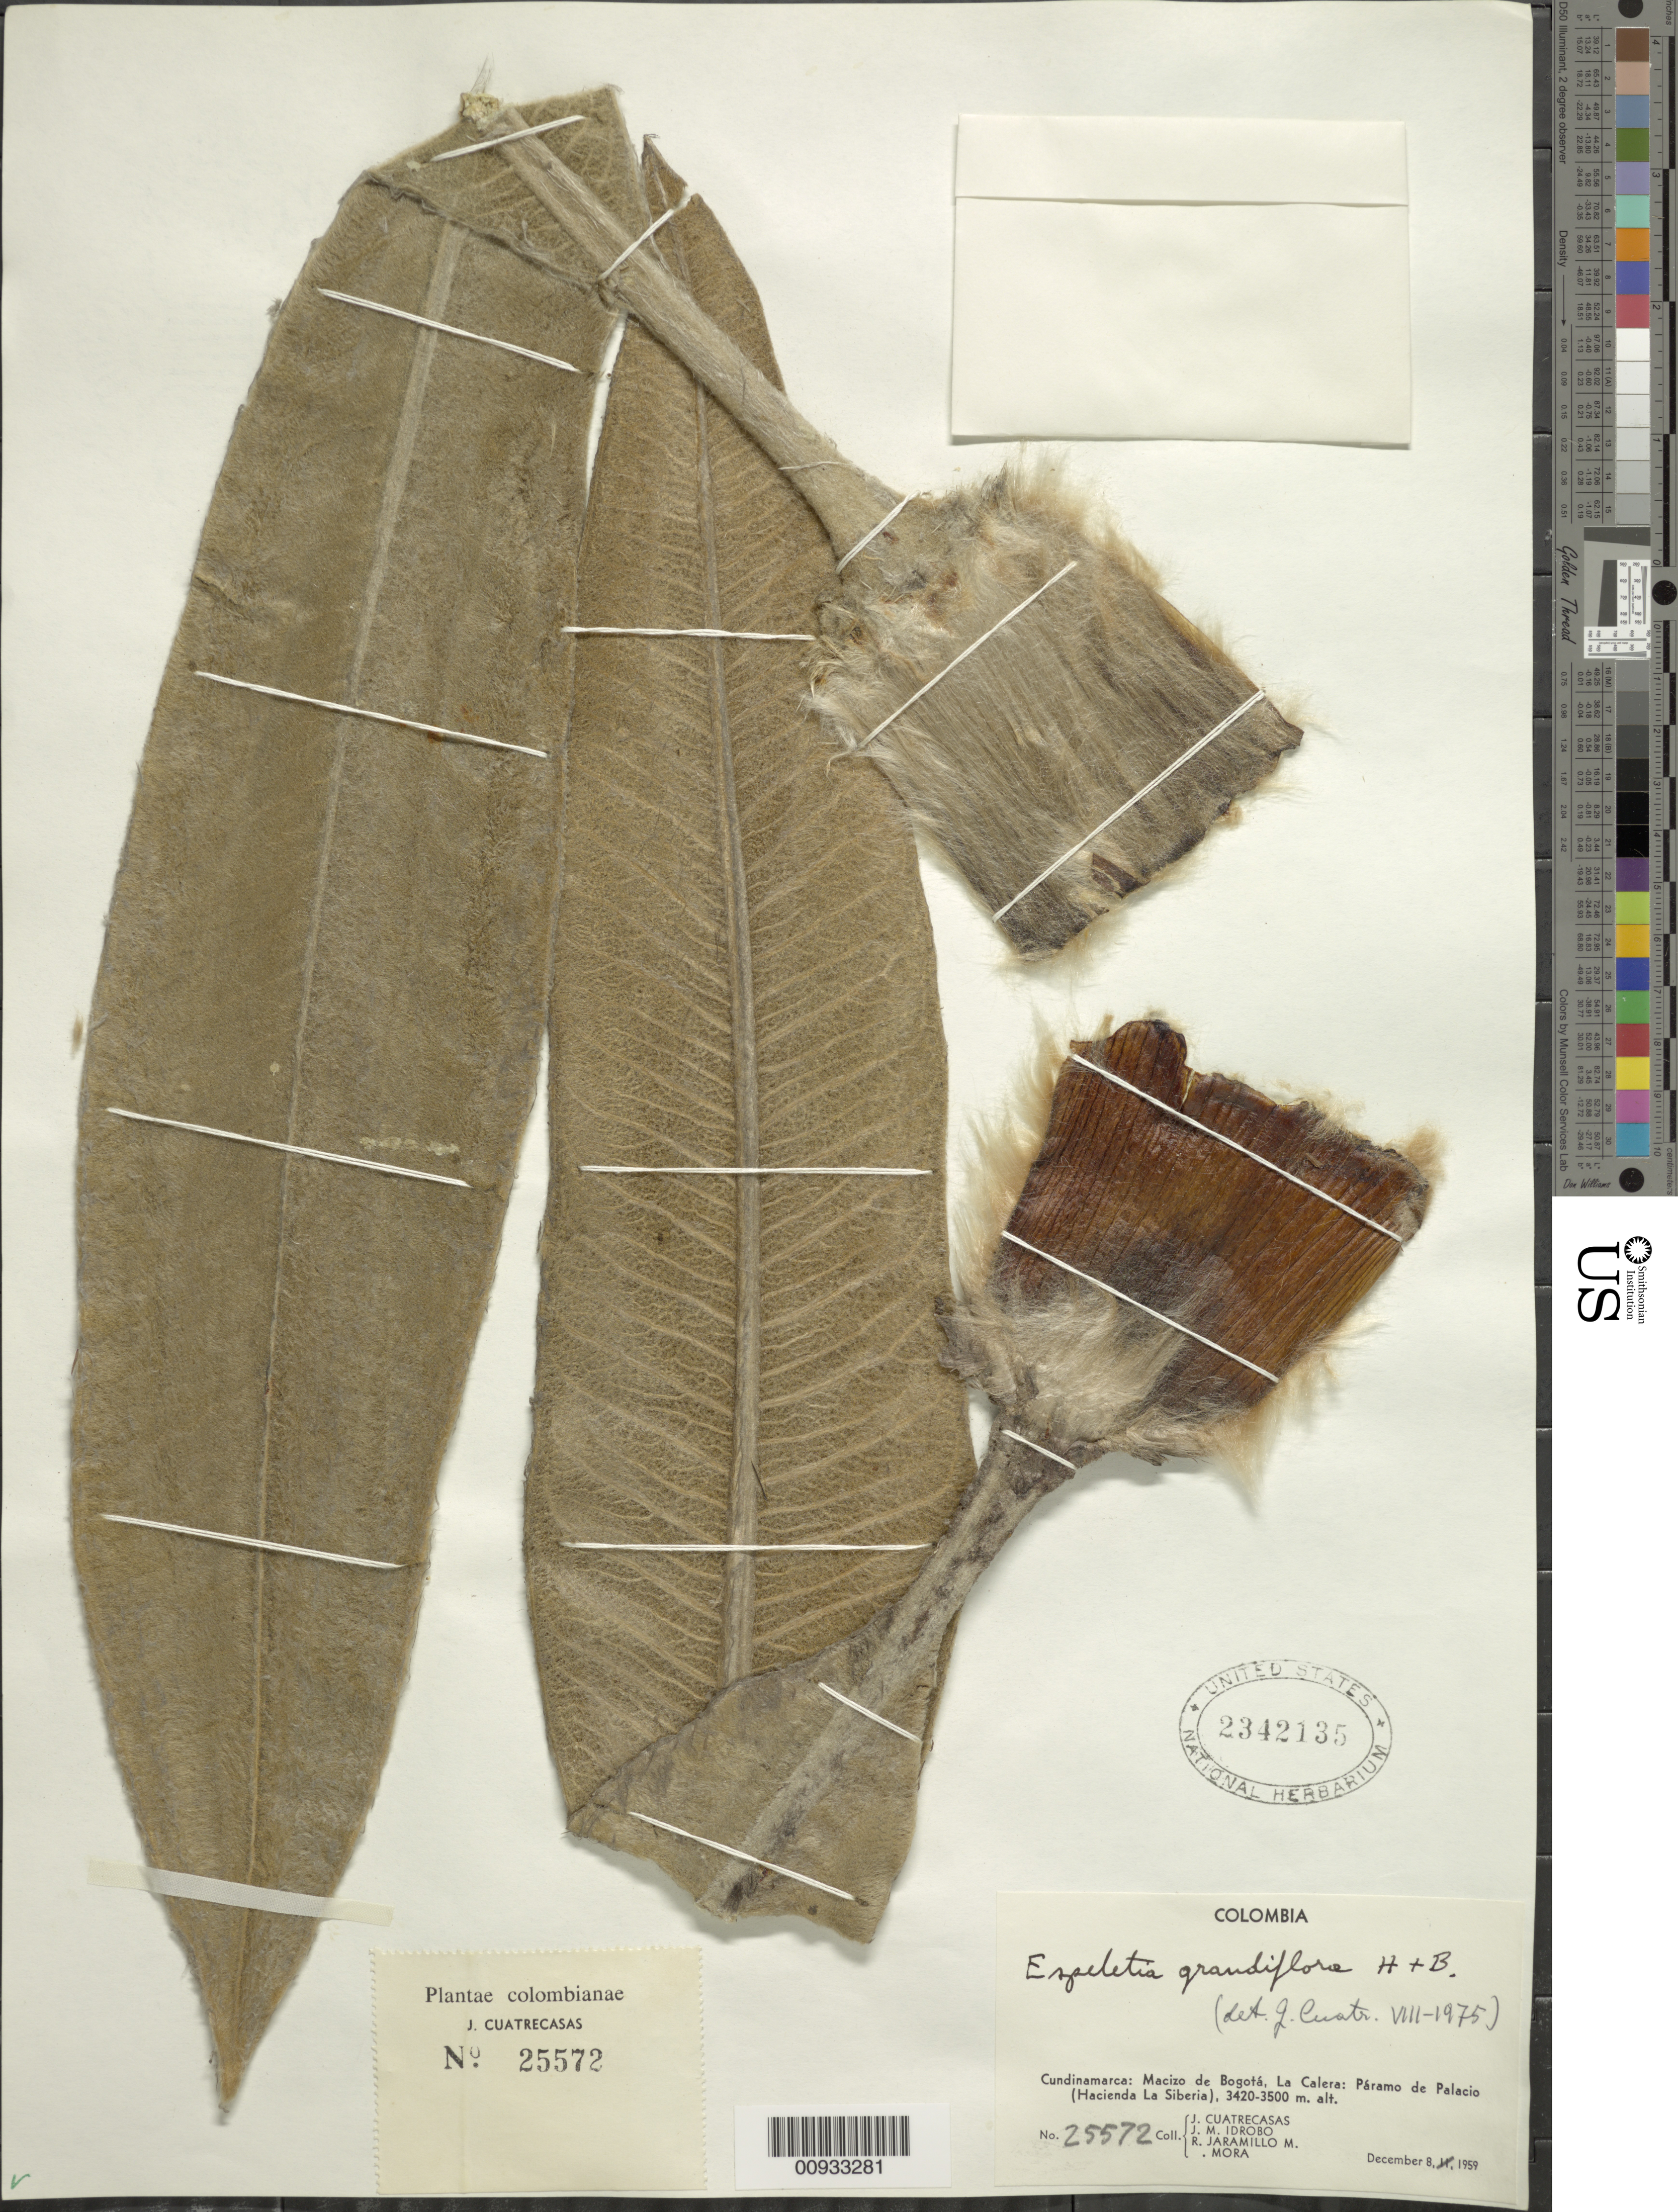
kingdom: Plantae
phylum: Tracheophyta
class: Magnoliopsida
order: Asterales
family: Asteraceae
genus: Espeletia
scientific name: Espeletia grandiflora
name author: Humb. & Bonpl.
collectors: J. Cuatrecasas, J. M. Idrobo, R. Jaramillo M. & Mora, --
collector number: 25572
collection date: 1959-12-08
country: Colombia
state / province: Cundinamarca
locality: Macizo de Bogota, La Calera: Paramo de Palacio (Hacienda La Siberia).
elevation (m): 3420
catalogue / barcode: US 2342135